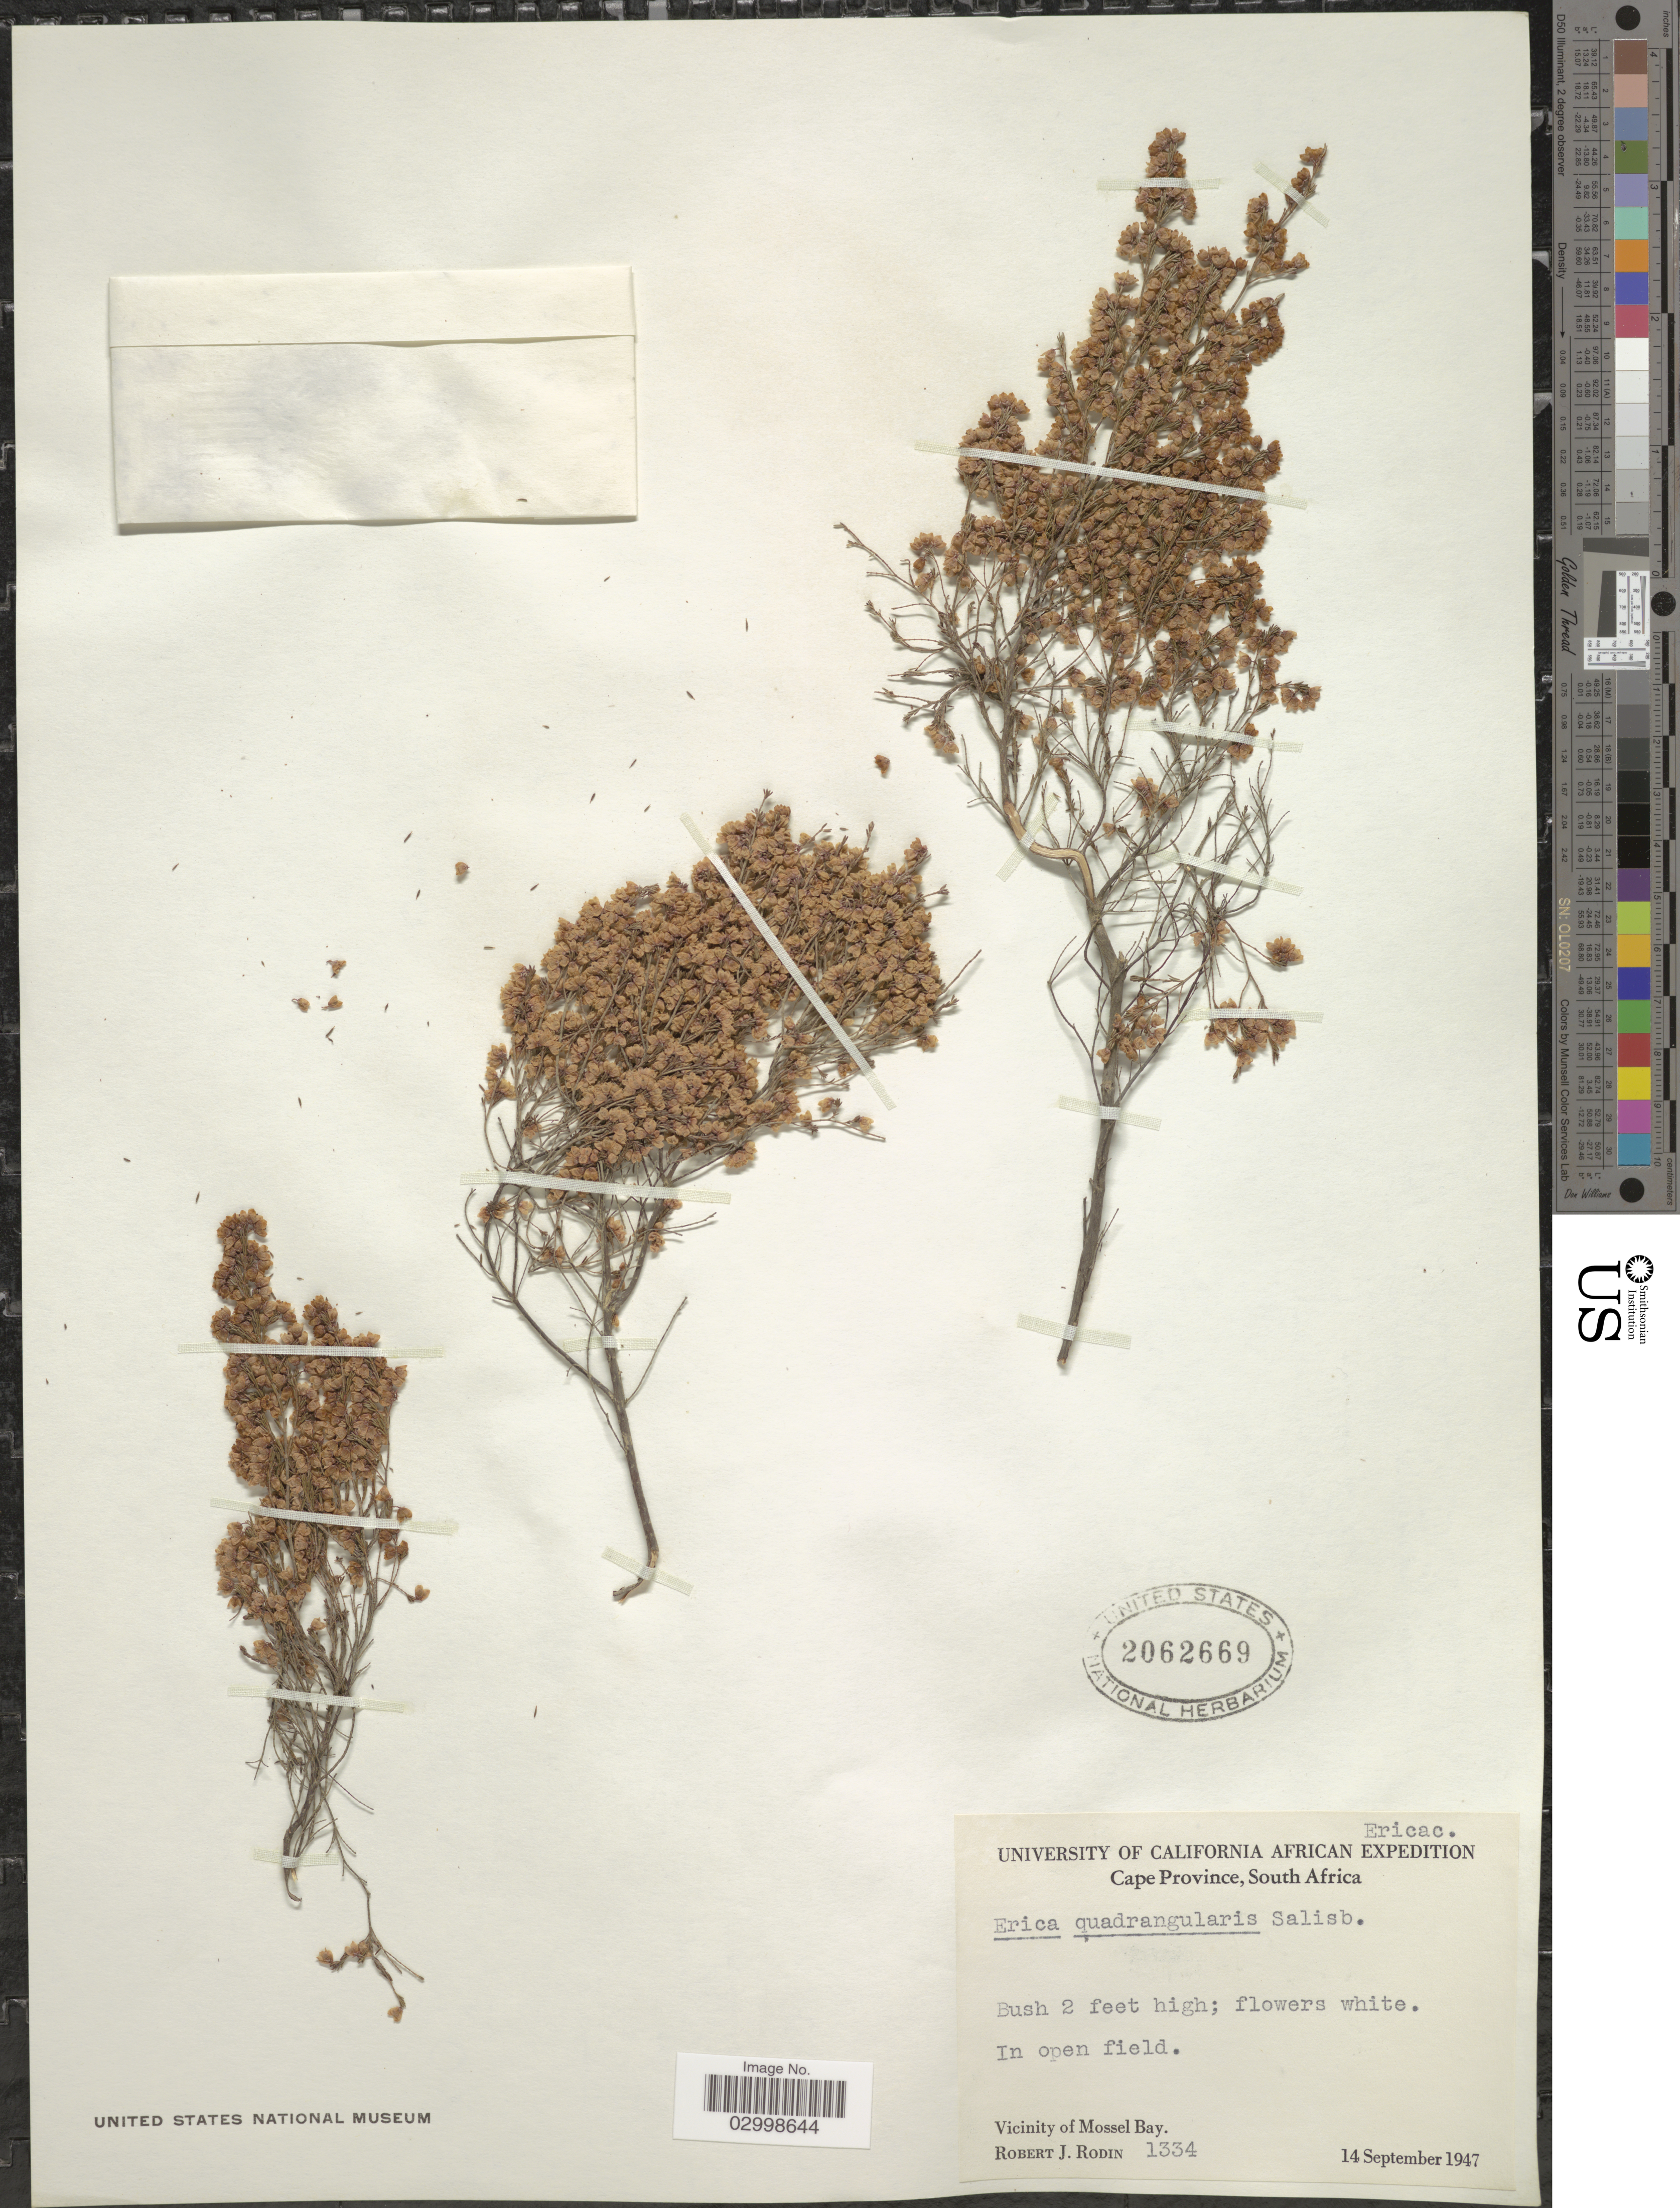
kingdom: Plantae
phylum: Tracheophyta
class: Magnoliopsida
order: Ericales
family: Ericaceae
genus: Erica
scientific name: Erica quadrangularis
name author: Salisb.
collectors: R. J. Rodin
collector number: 1334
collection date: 1947-09-14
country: South Africa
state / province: Western Cape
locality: In open field. Vicinity of Mossel Bay.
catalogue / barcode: US 2062669